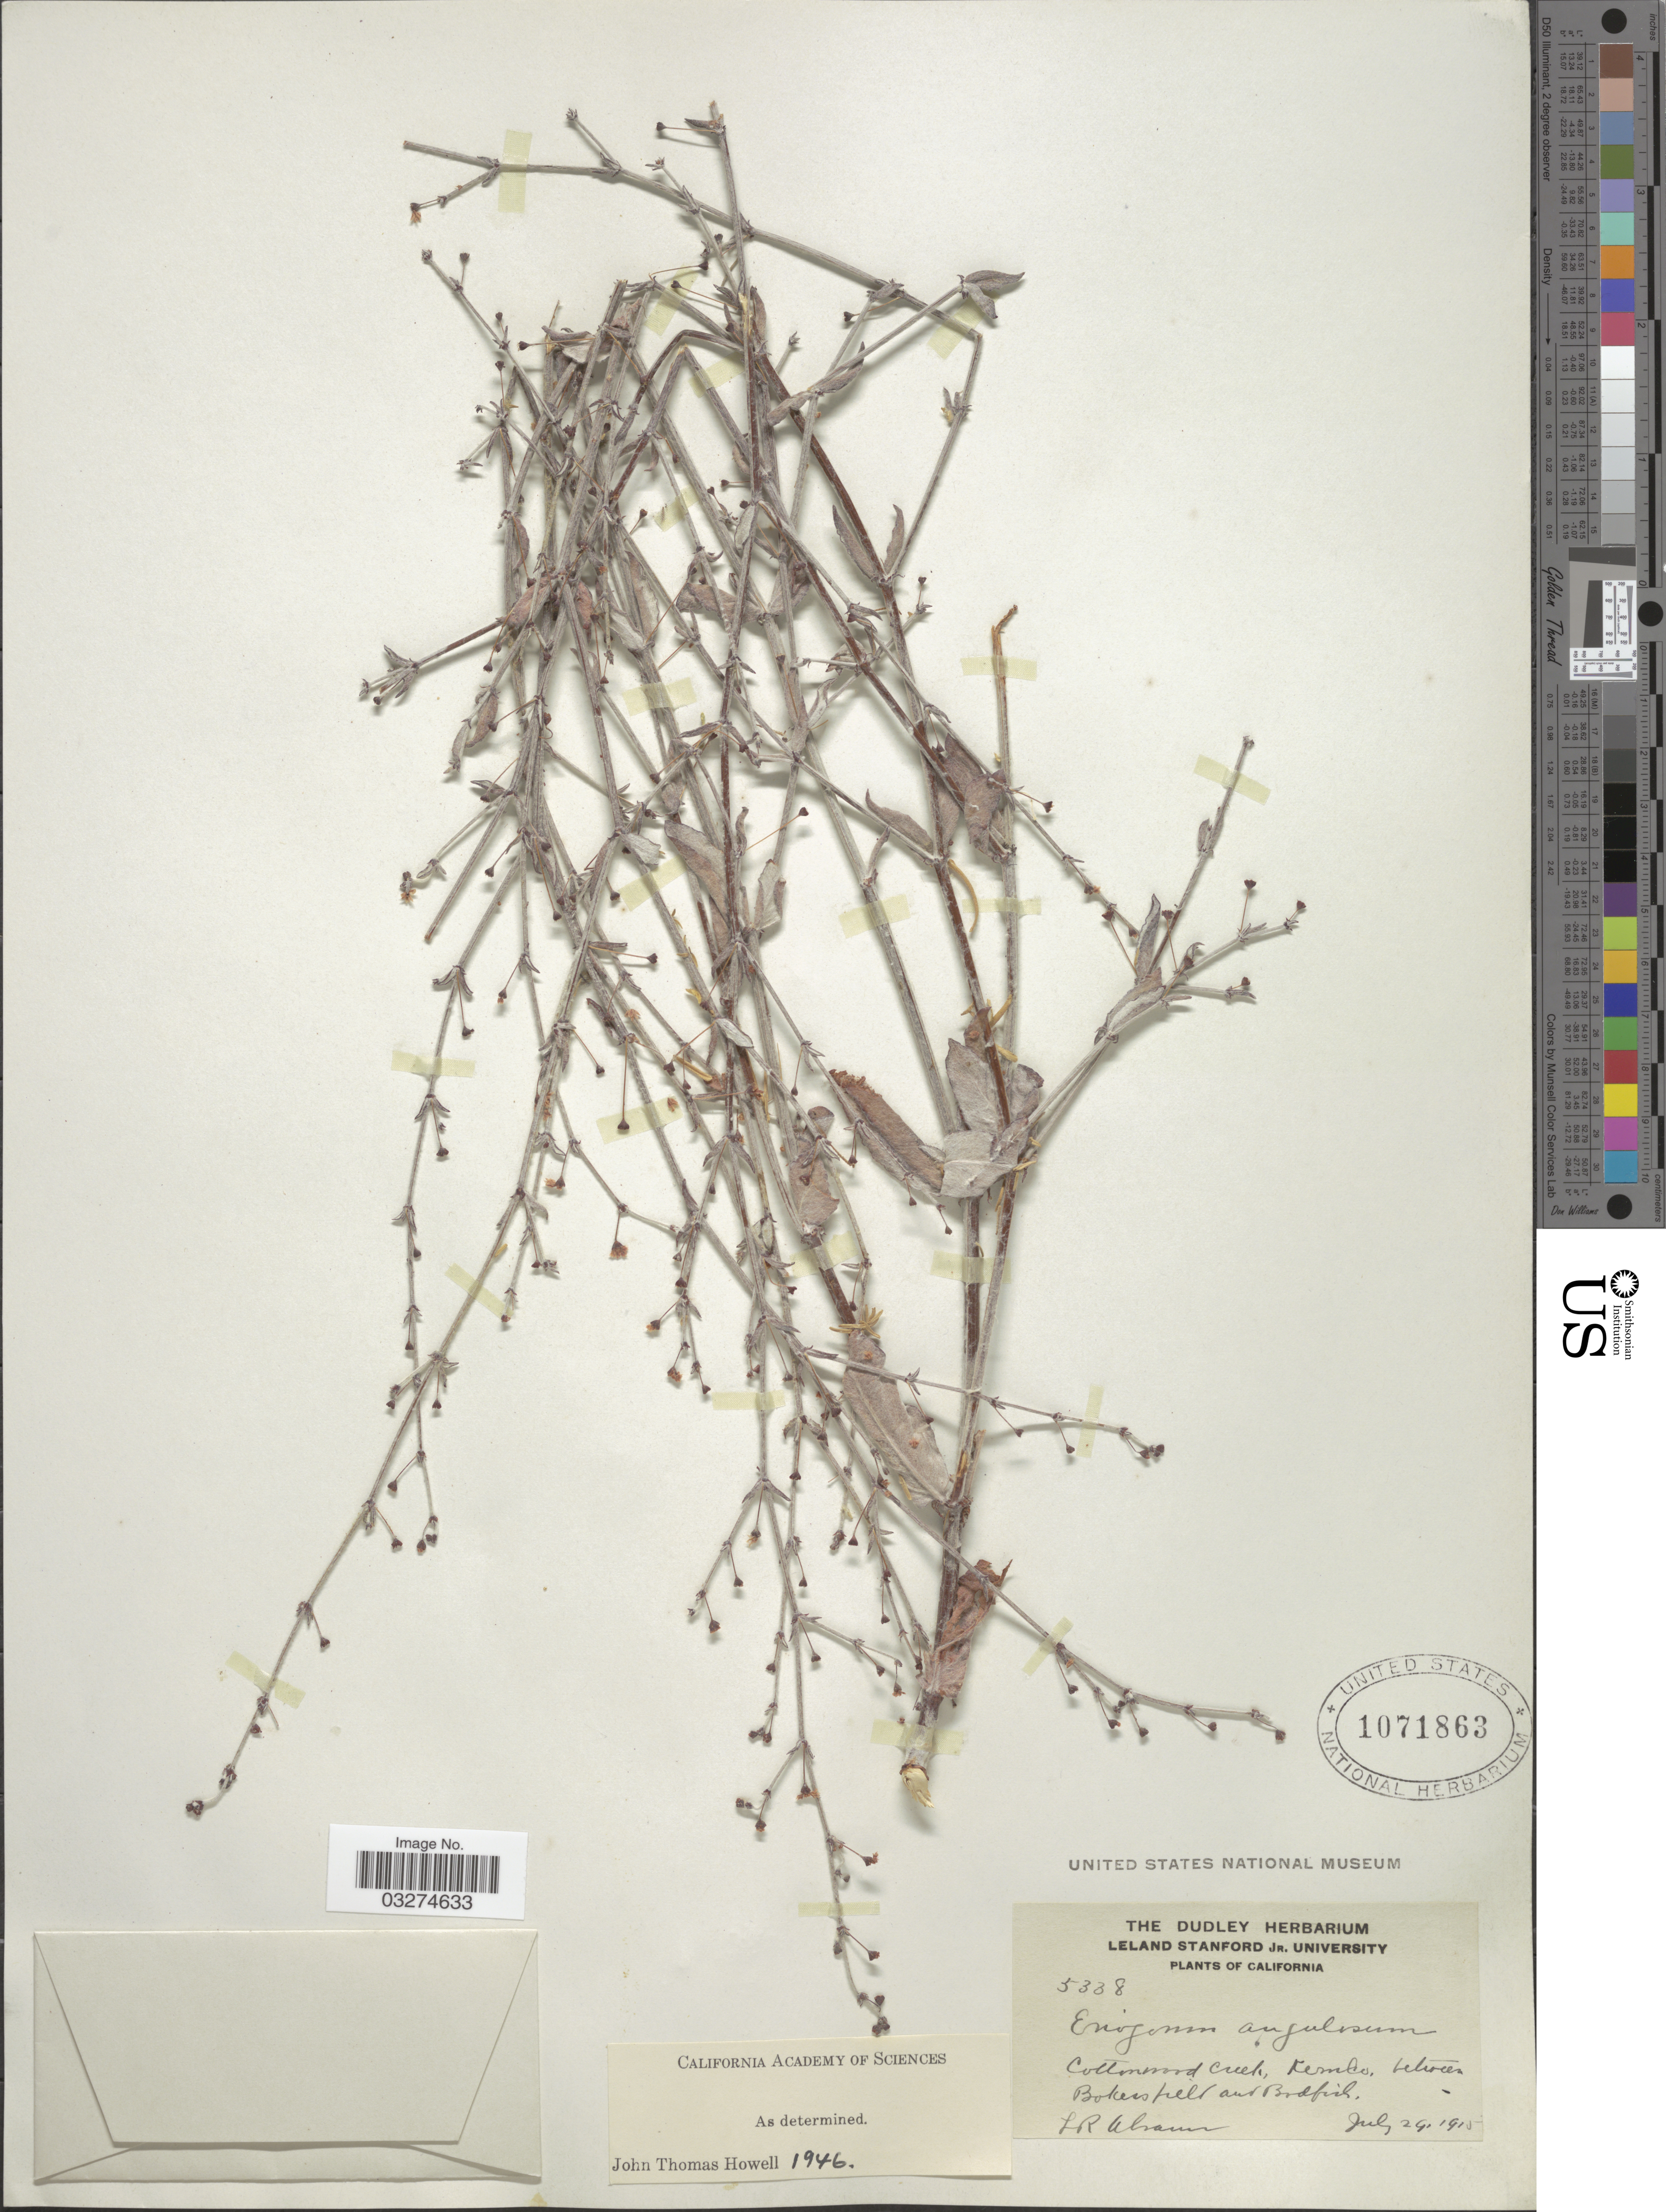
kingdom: Plantae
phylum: Tracheophyta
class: Magnoliopsida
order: Caryophyllales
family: Polygonaceae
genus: Eriogonum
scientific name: Eriogonum angulosum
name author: Benth.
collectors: L. Abrams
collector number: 5338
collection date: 1915-07-29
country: United States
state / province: California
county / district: Kern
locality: Cottonwood Creek, Kern Co, between Bakersfield and Bodfish.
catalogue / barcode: US 1071863